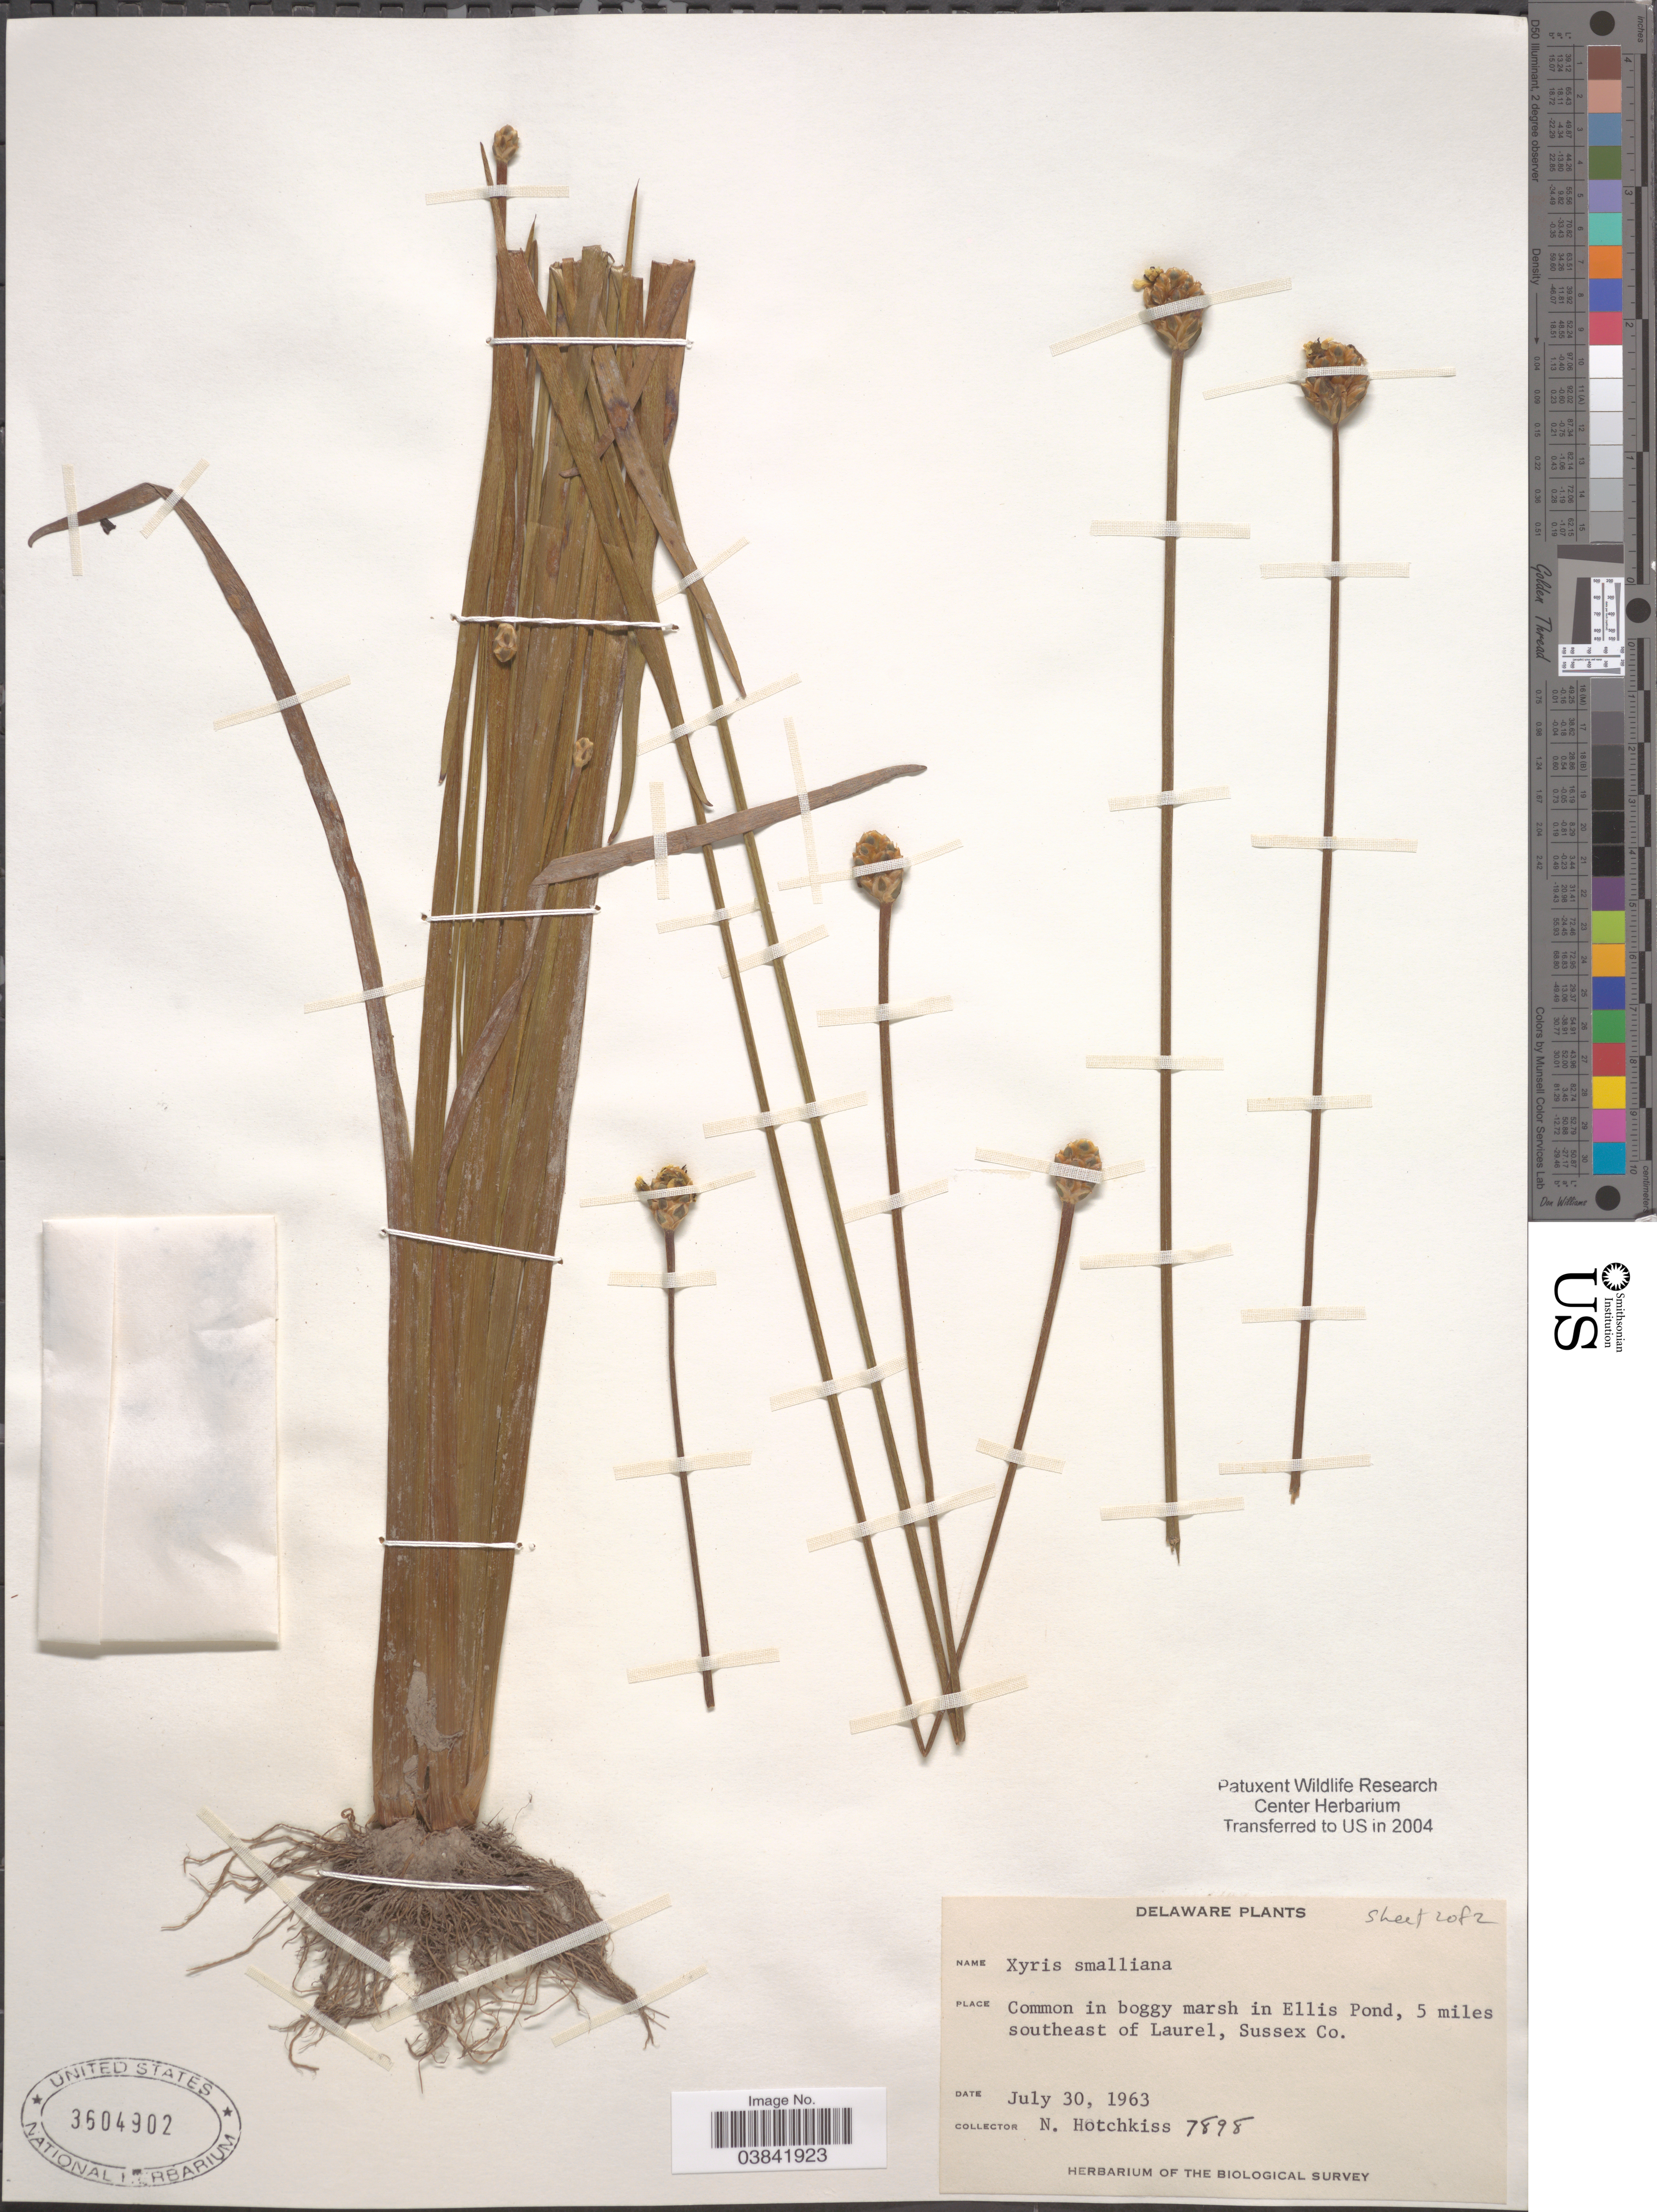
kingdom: Plantae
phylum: Tracheophyta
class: Liliopsida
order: Poales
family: Xyridaceae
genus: Xyris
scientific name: Xyris smalliana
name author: Nash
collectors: N. Hotchkiss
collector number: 7898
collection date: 1963-07-30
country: United States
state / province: Delaware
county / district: Sussex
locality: Common in boggy marsh in Ellis Pond, 5 miles southeast of Laurel, Sussex Co.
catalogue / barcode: US 3604902